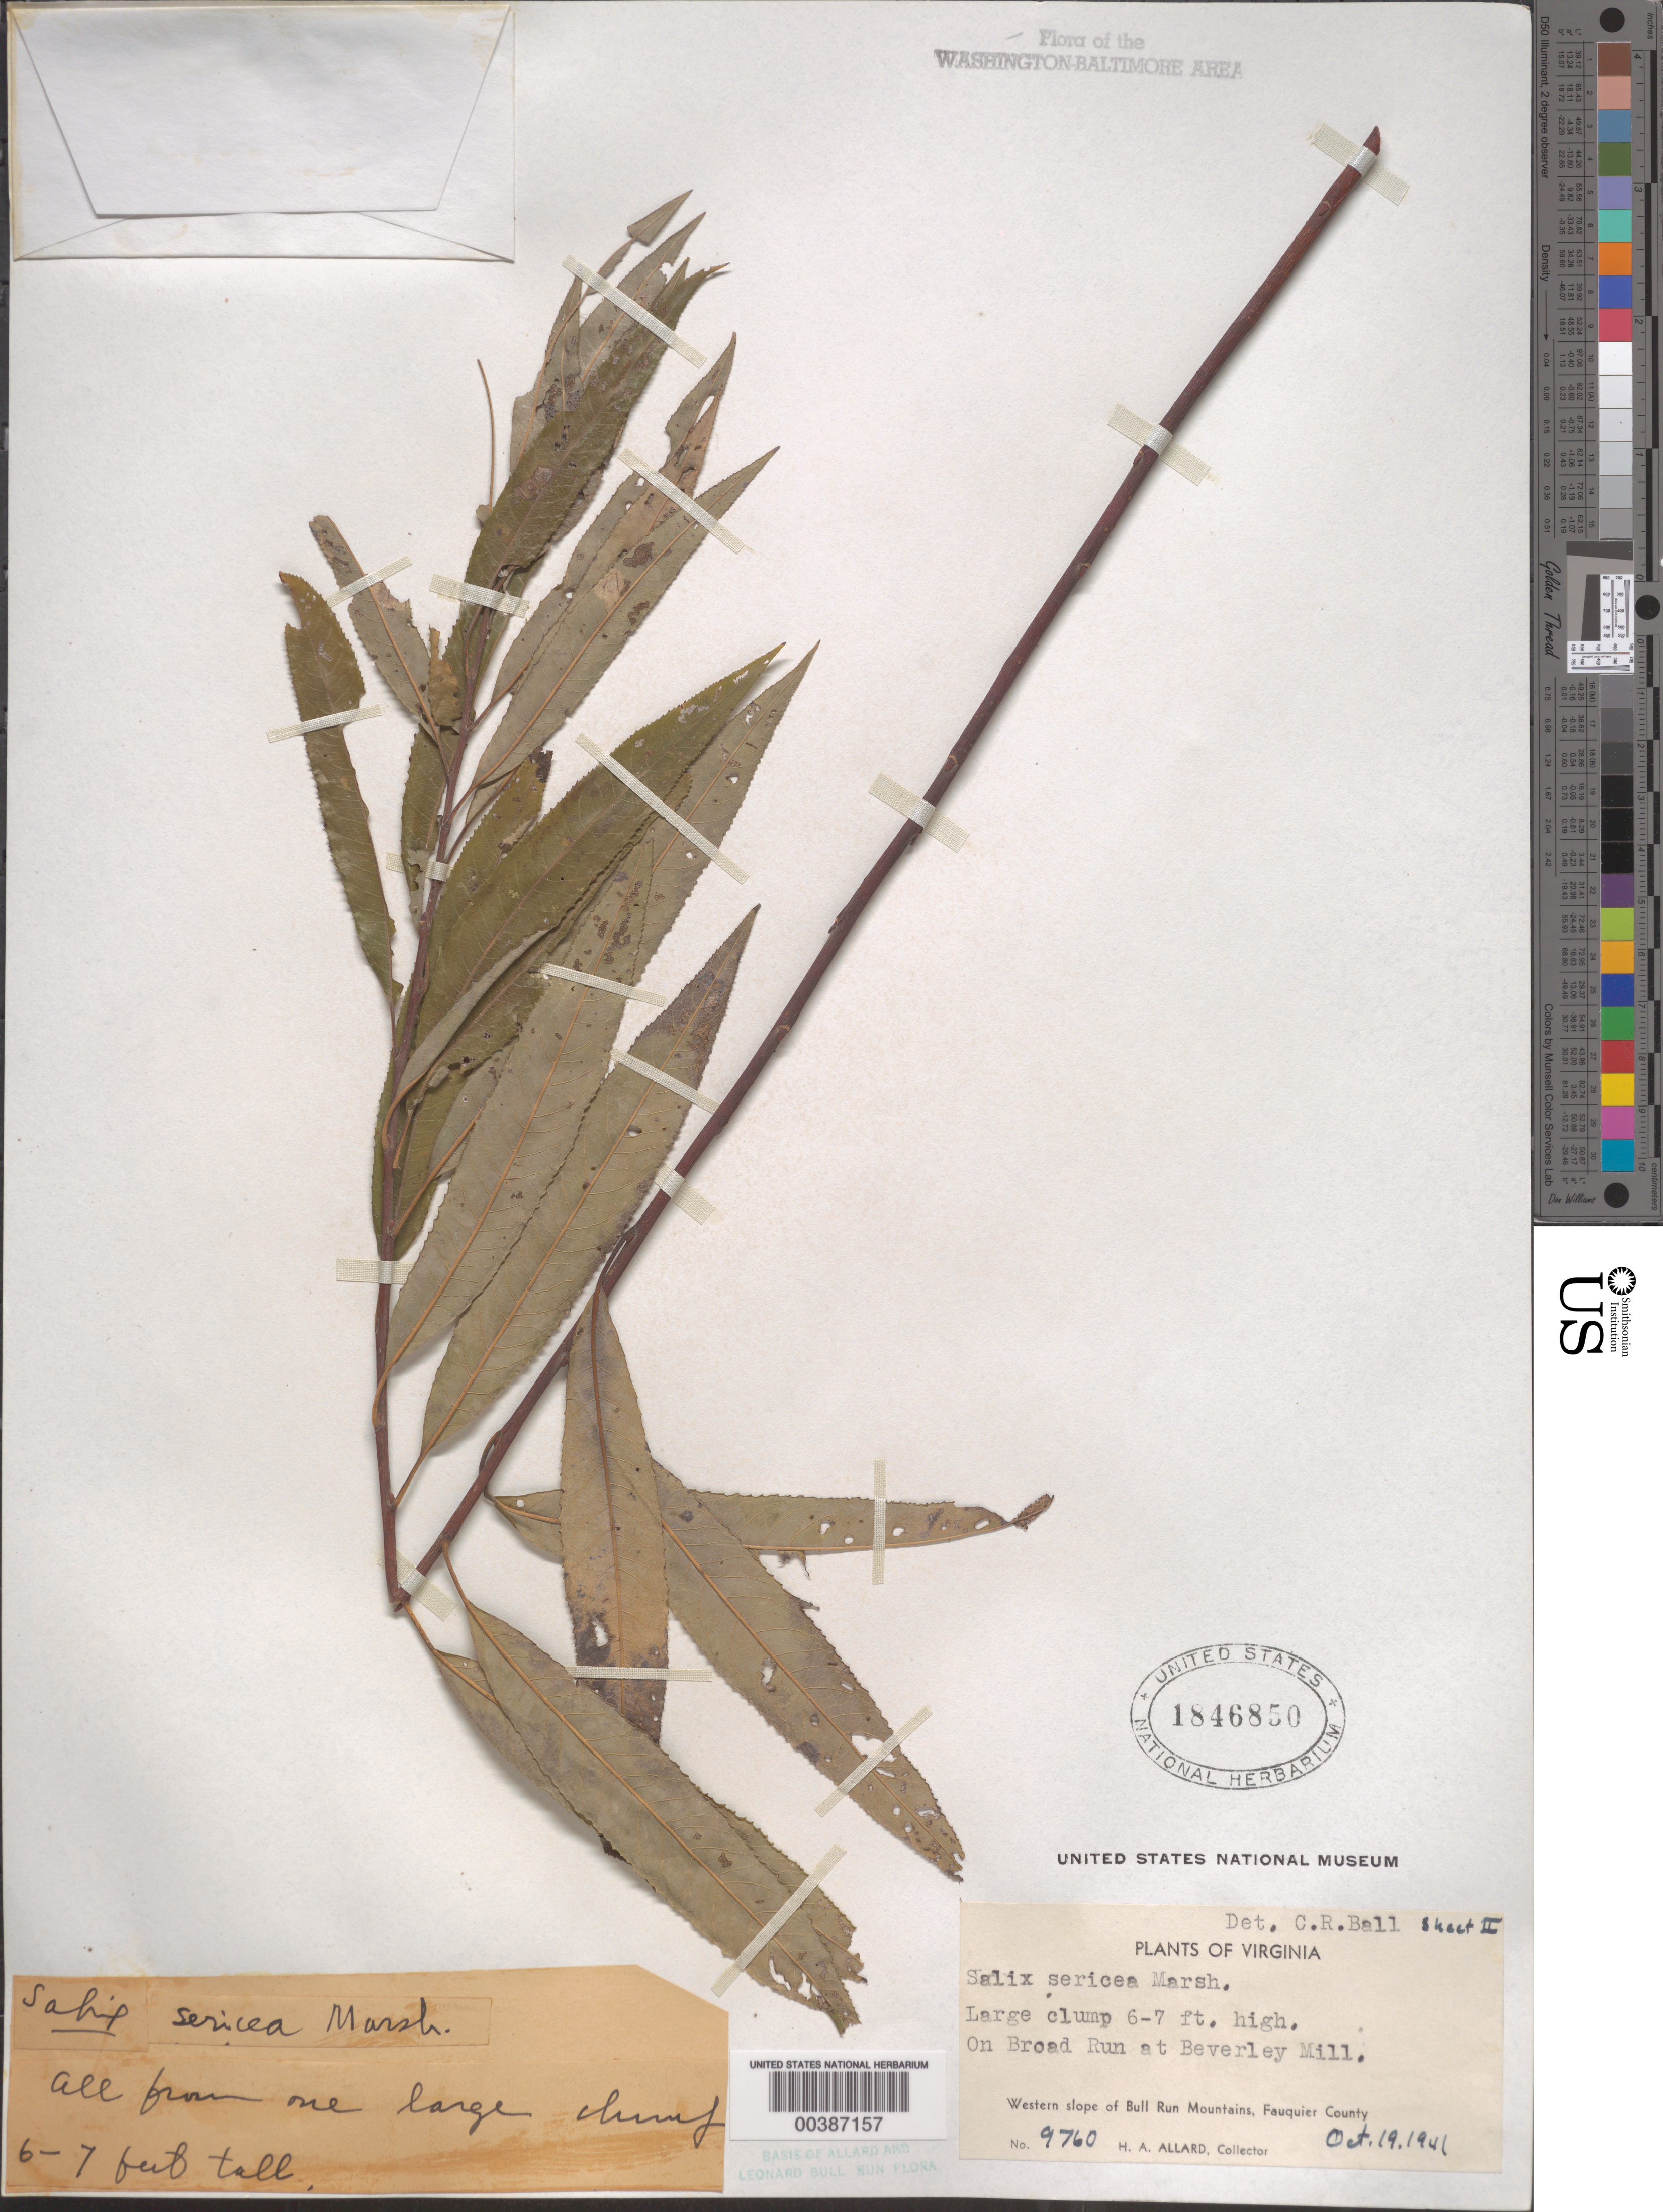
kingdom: Plantae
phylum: Tracheophyta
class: Magnoliopsida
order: Malpighiales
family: Salicaceae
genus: Salix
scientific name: Salix sericea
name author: Marshall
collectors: H. A. Allard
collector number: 9760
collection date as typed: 19 Oct 1941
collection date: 1941-10-19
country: United States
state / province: Virginia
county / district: Fauquier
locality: Broad Run, Beverley Mill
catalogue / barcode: US 1846850